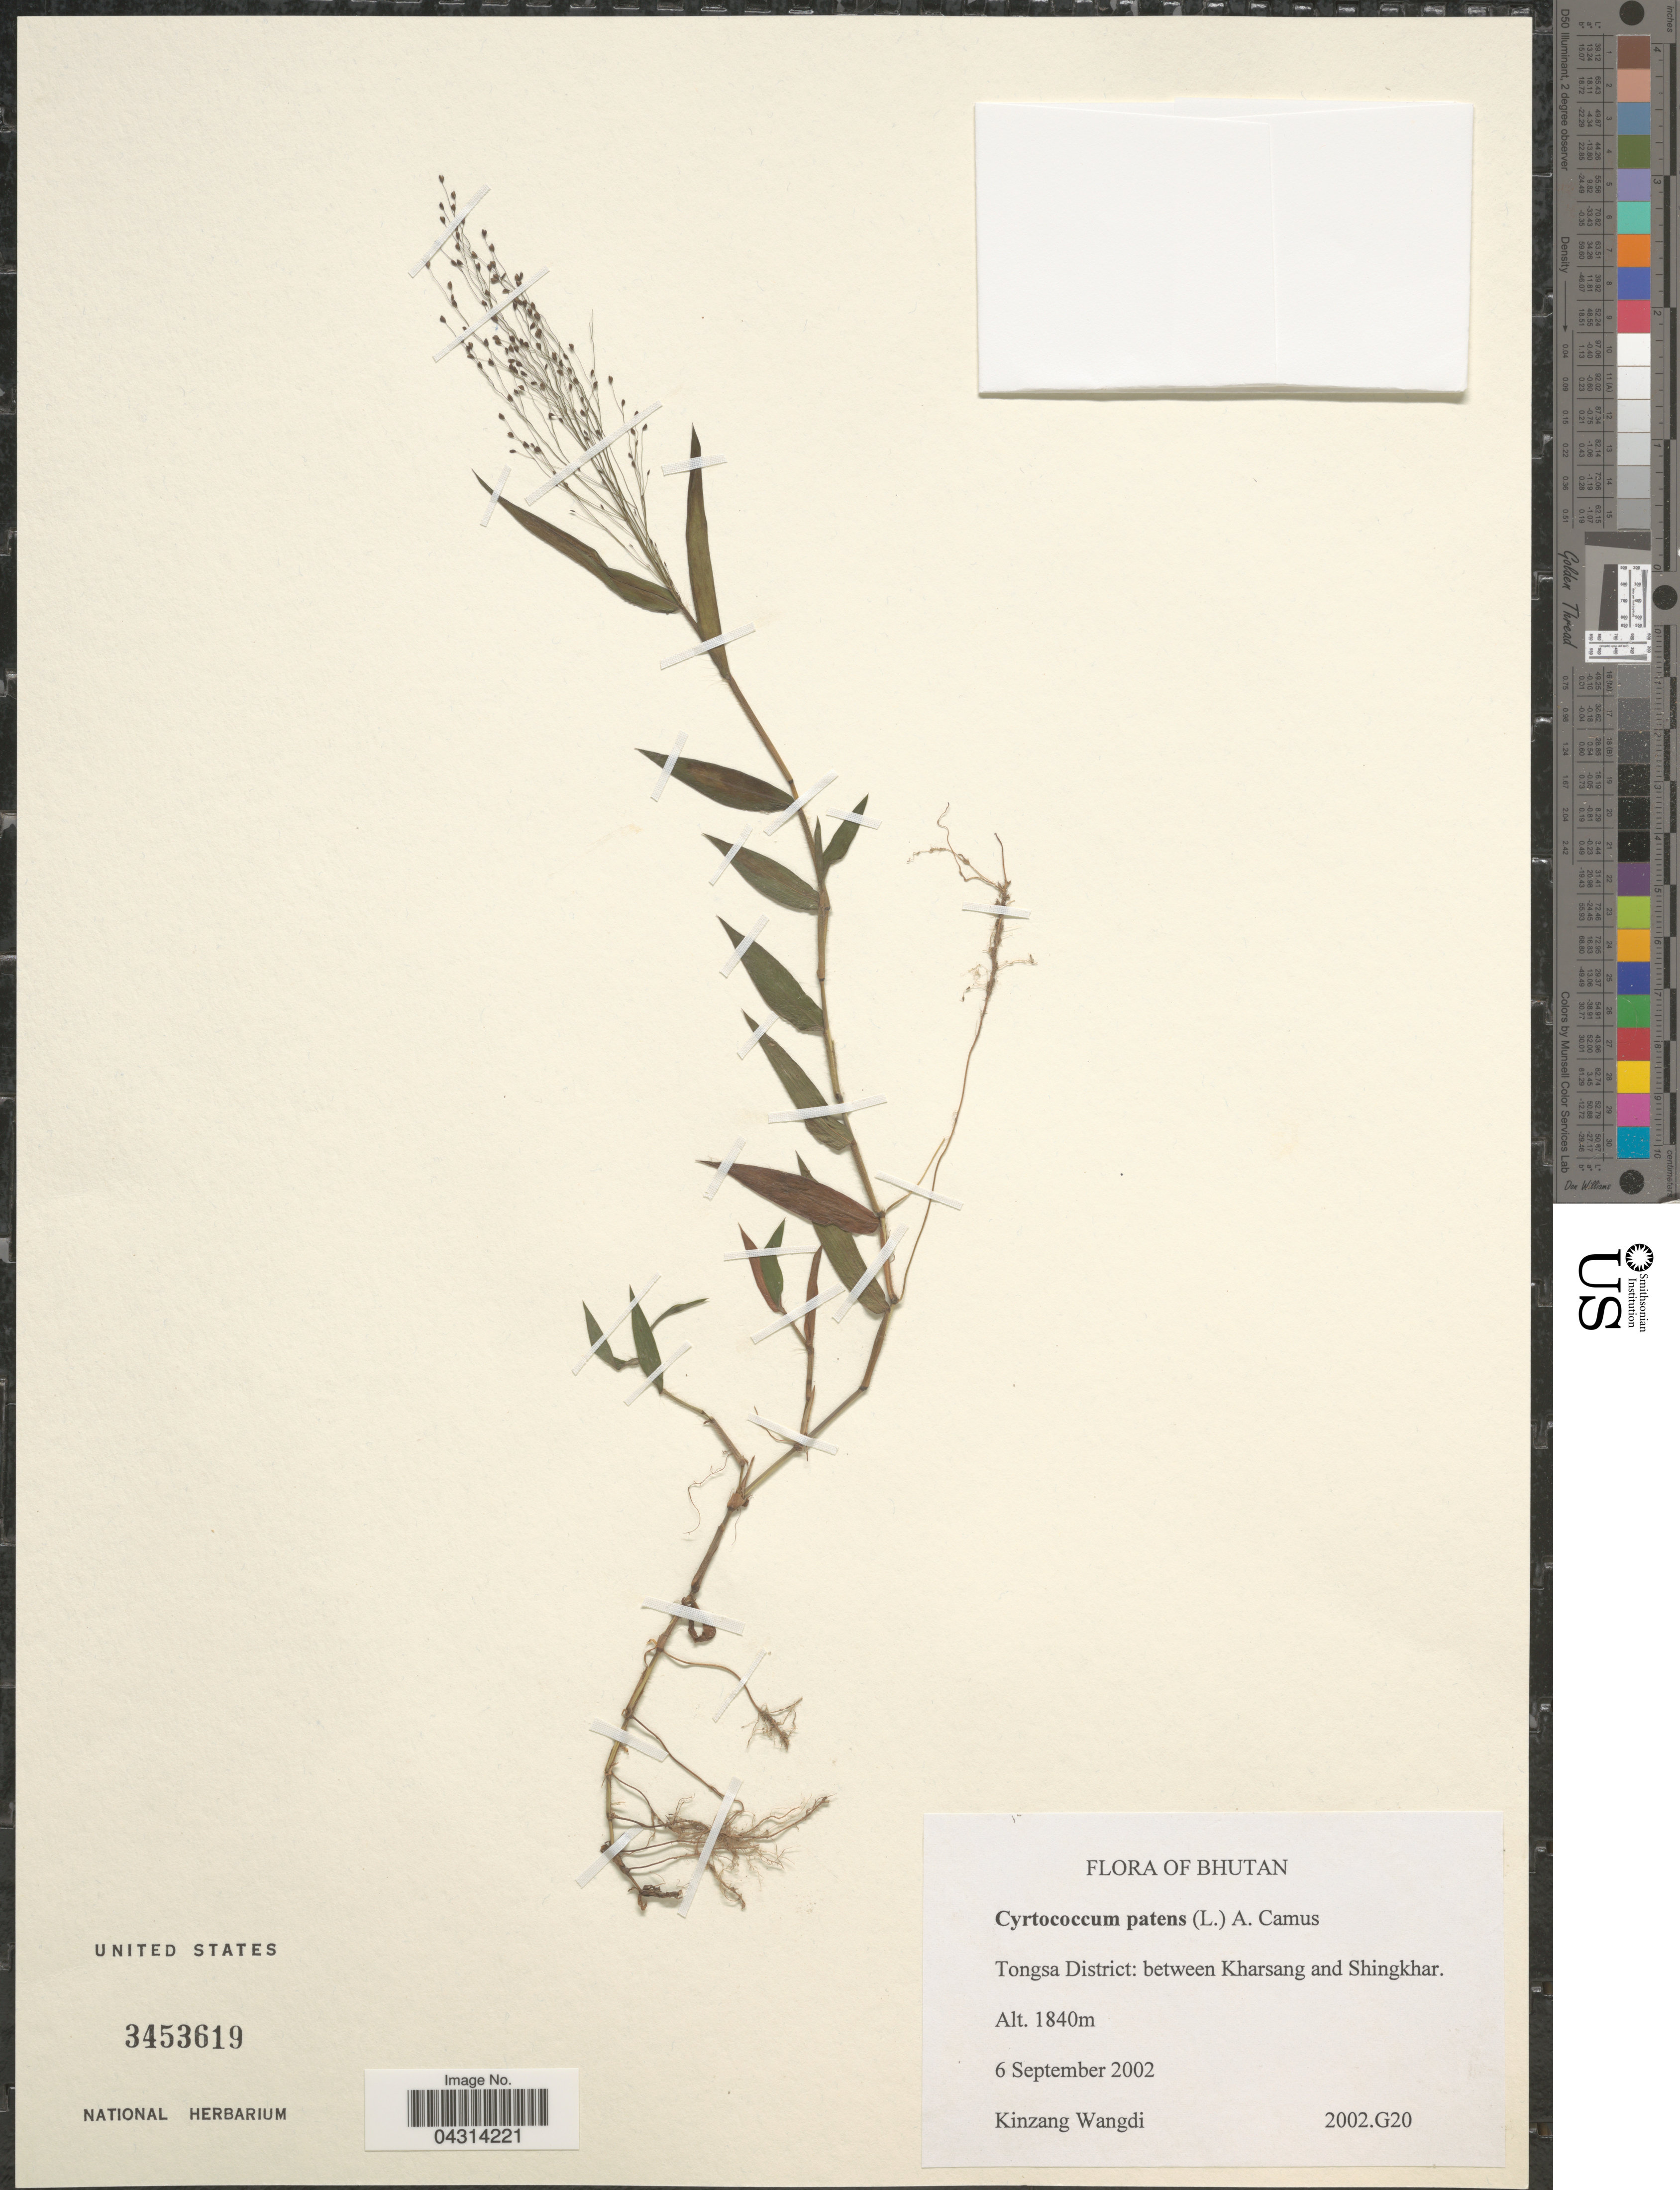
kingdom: Plantae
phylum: Tracheophyta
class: Liliopsida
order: Poales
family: Poaceae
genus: Cyrtococcum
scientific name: Cyrtococcum patens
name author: (L.) A. Camus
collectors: K. Wangdi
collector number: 2002.G20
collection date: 2002-09-06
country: Bhutan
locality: Tongsa District: between Kharsang and Shingkhar.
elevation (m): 1840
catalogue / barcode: US 3453619